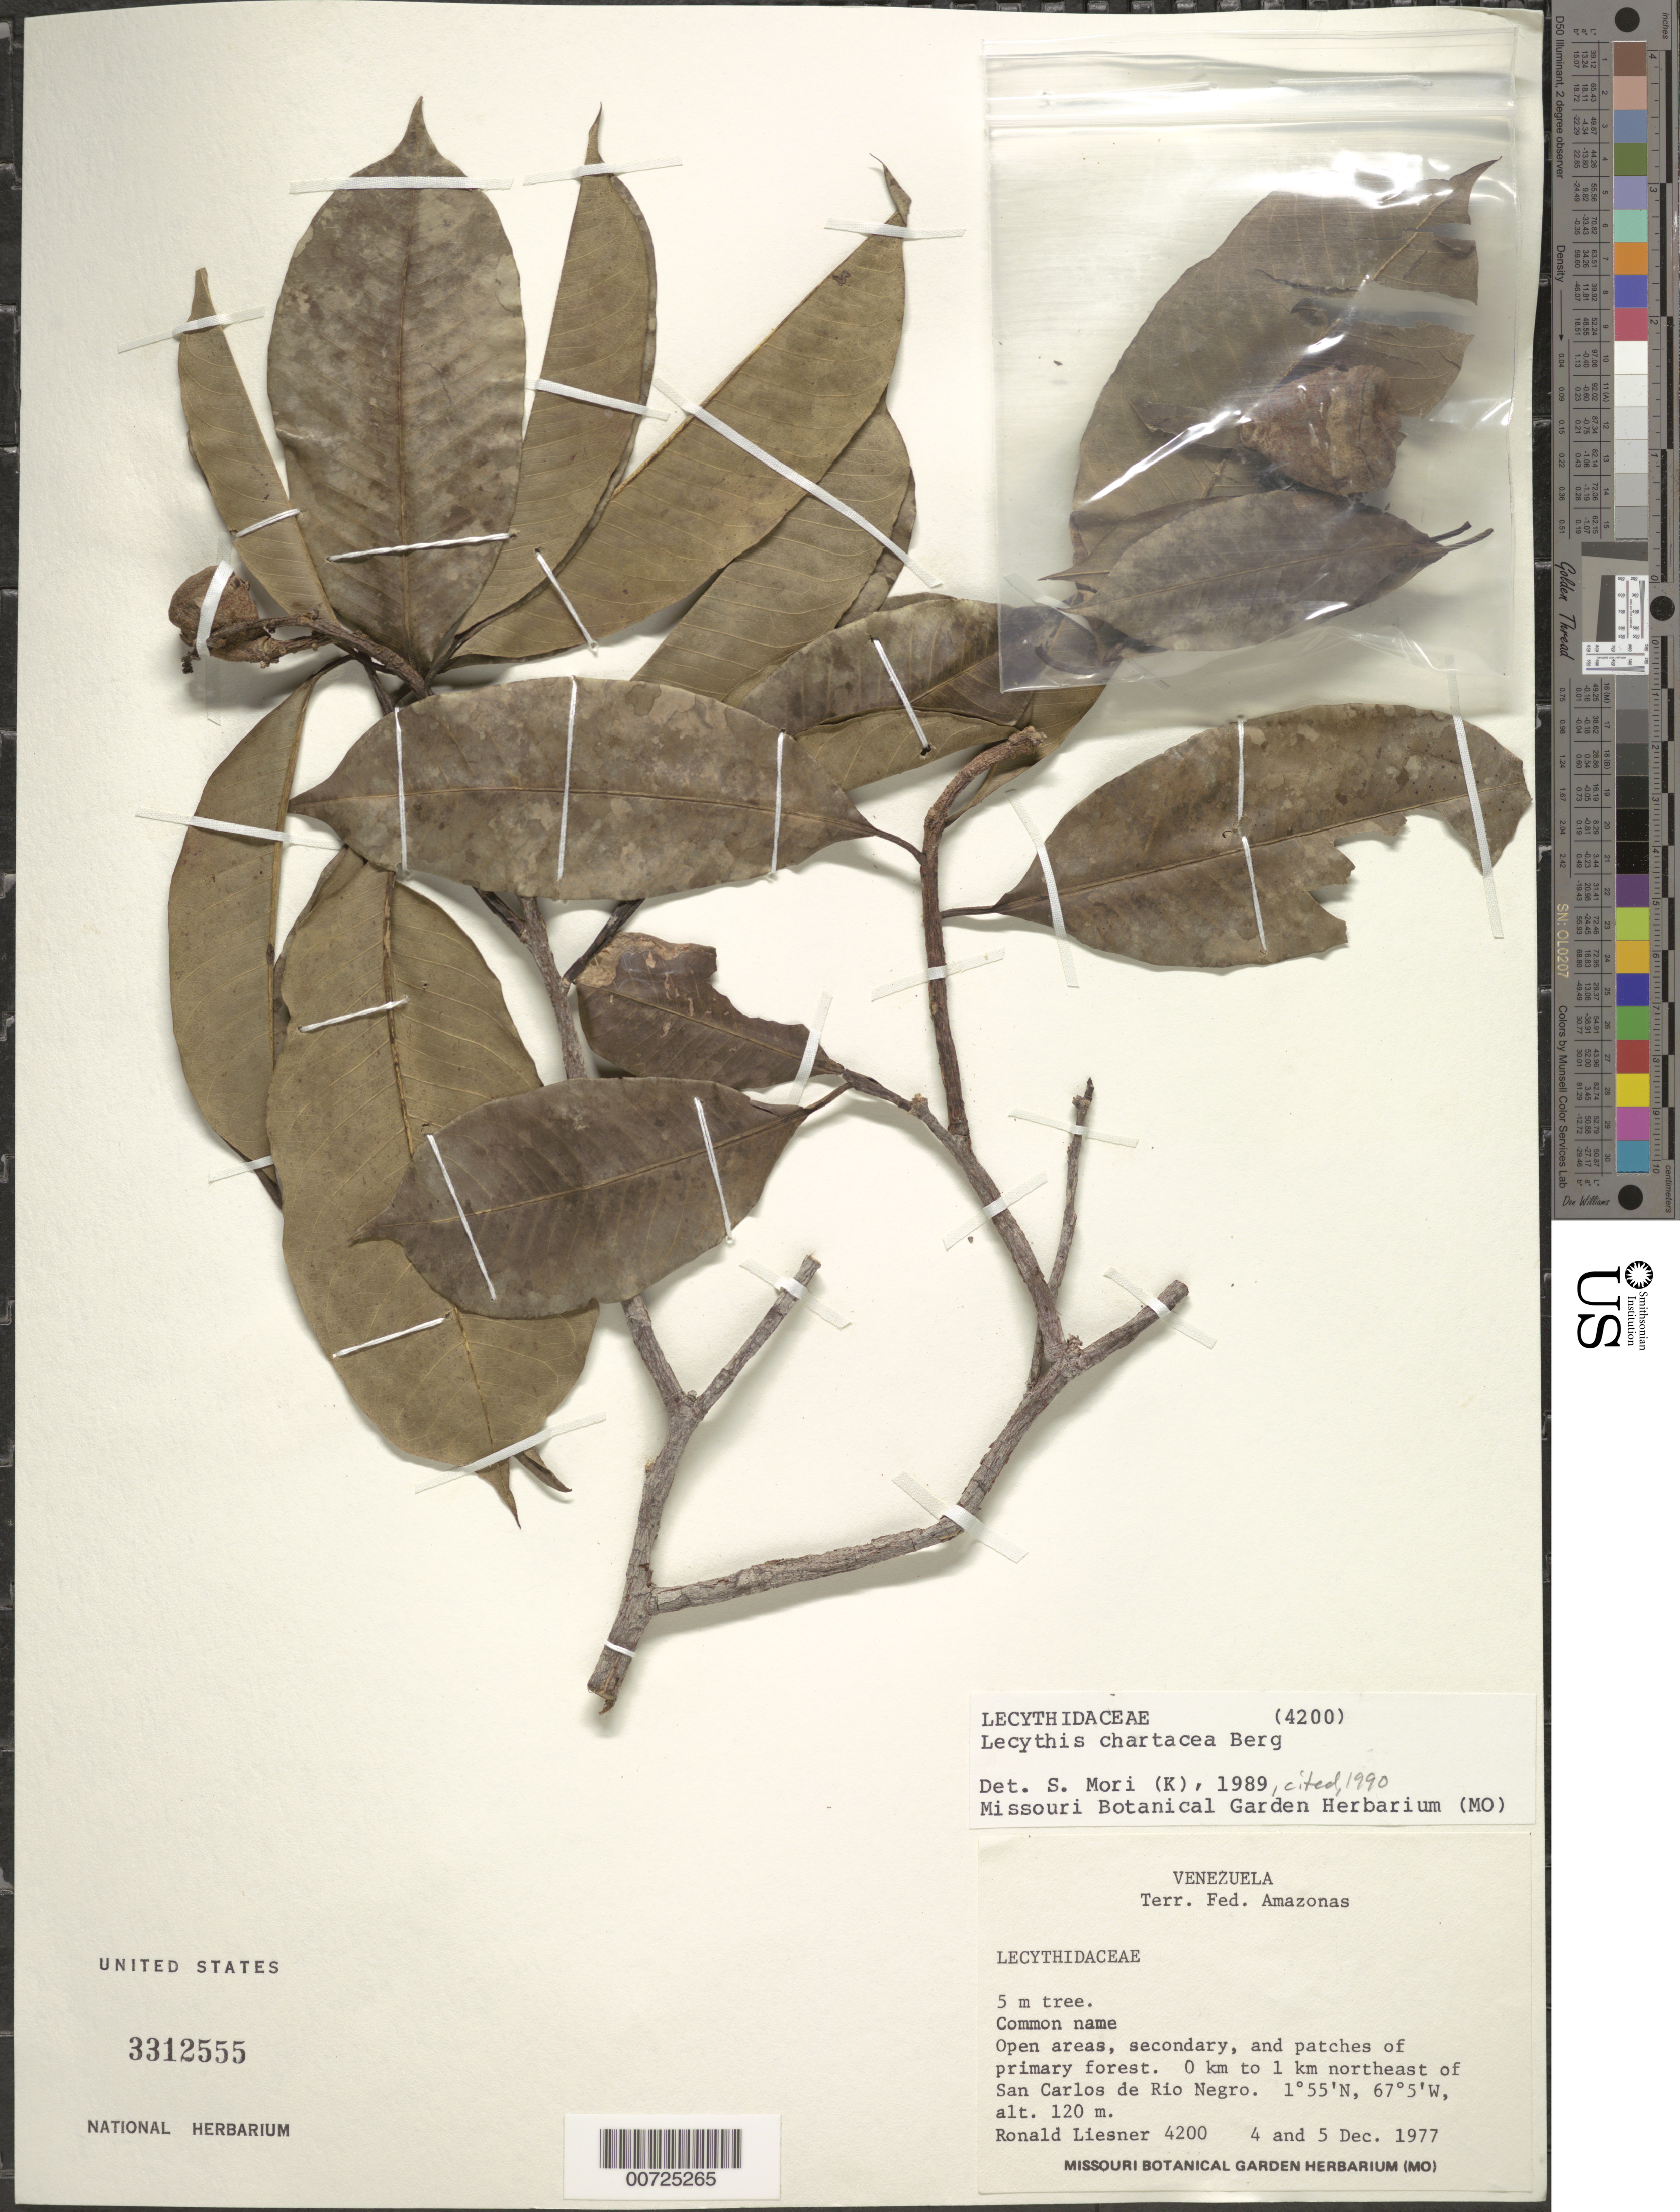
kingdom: Plantae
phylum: Tracheophyta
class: Magnoliopsida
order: Ericales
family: Lecythidaceae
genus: Lecythis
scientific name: Lecythis chartacea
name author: O. Berg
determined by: Mori, Scott A.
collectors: R. L. Liesner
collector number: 4200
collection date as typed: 4-Dec-77 to 5-Dec-77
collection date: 1977-12-04/1977-12-05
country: Venezuela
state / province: Amazonas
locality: San Carlos de Río Negro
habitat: Open areas, secondary and patches of primary forest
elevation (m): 120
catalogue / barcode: US 3312555